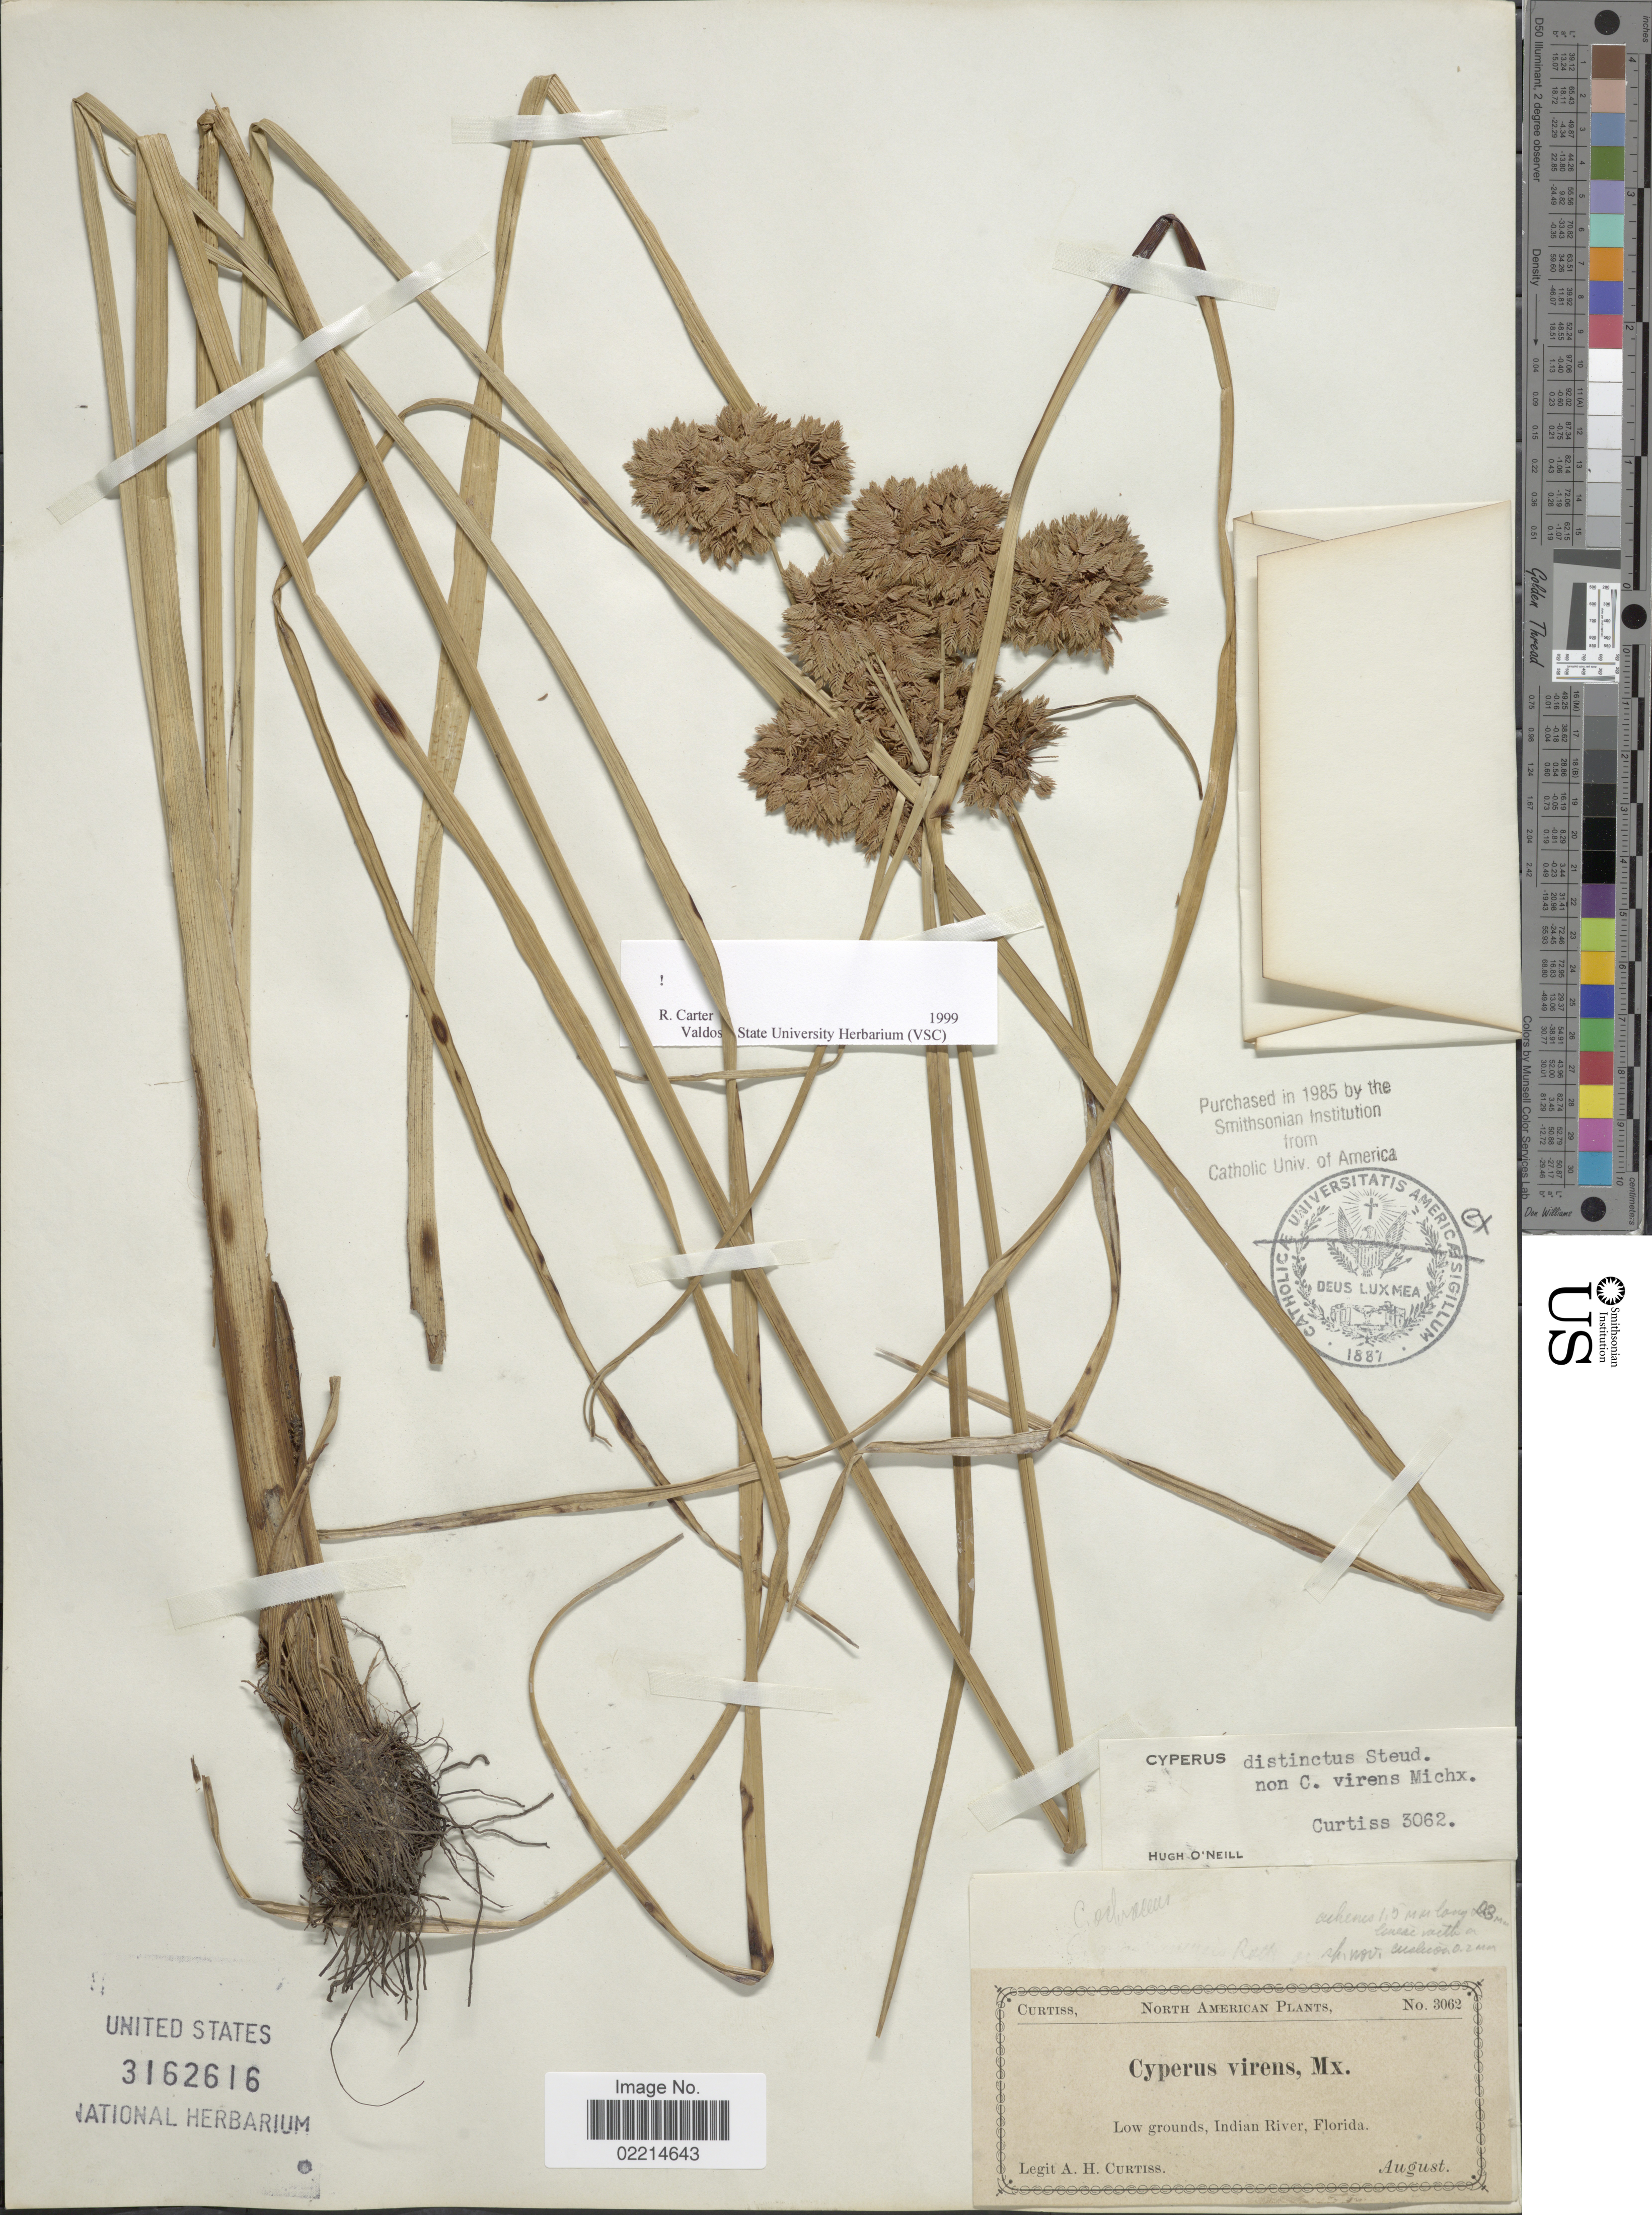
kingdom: Plantae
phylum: Tracheophyta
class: Liliopsida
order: Poales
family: Cyperaceae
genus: Cyperus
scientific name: Cyperus distinctus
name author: Steud.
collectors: A. H. Curtiss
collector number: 3062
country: United States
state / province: Florida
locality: Low grounds, Indian River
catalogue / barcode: US 3162616